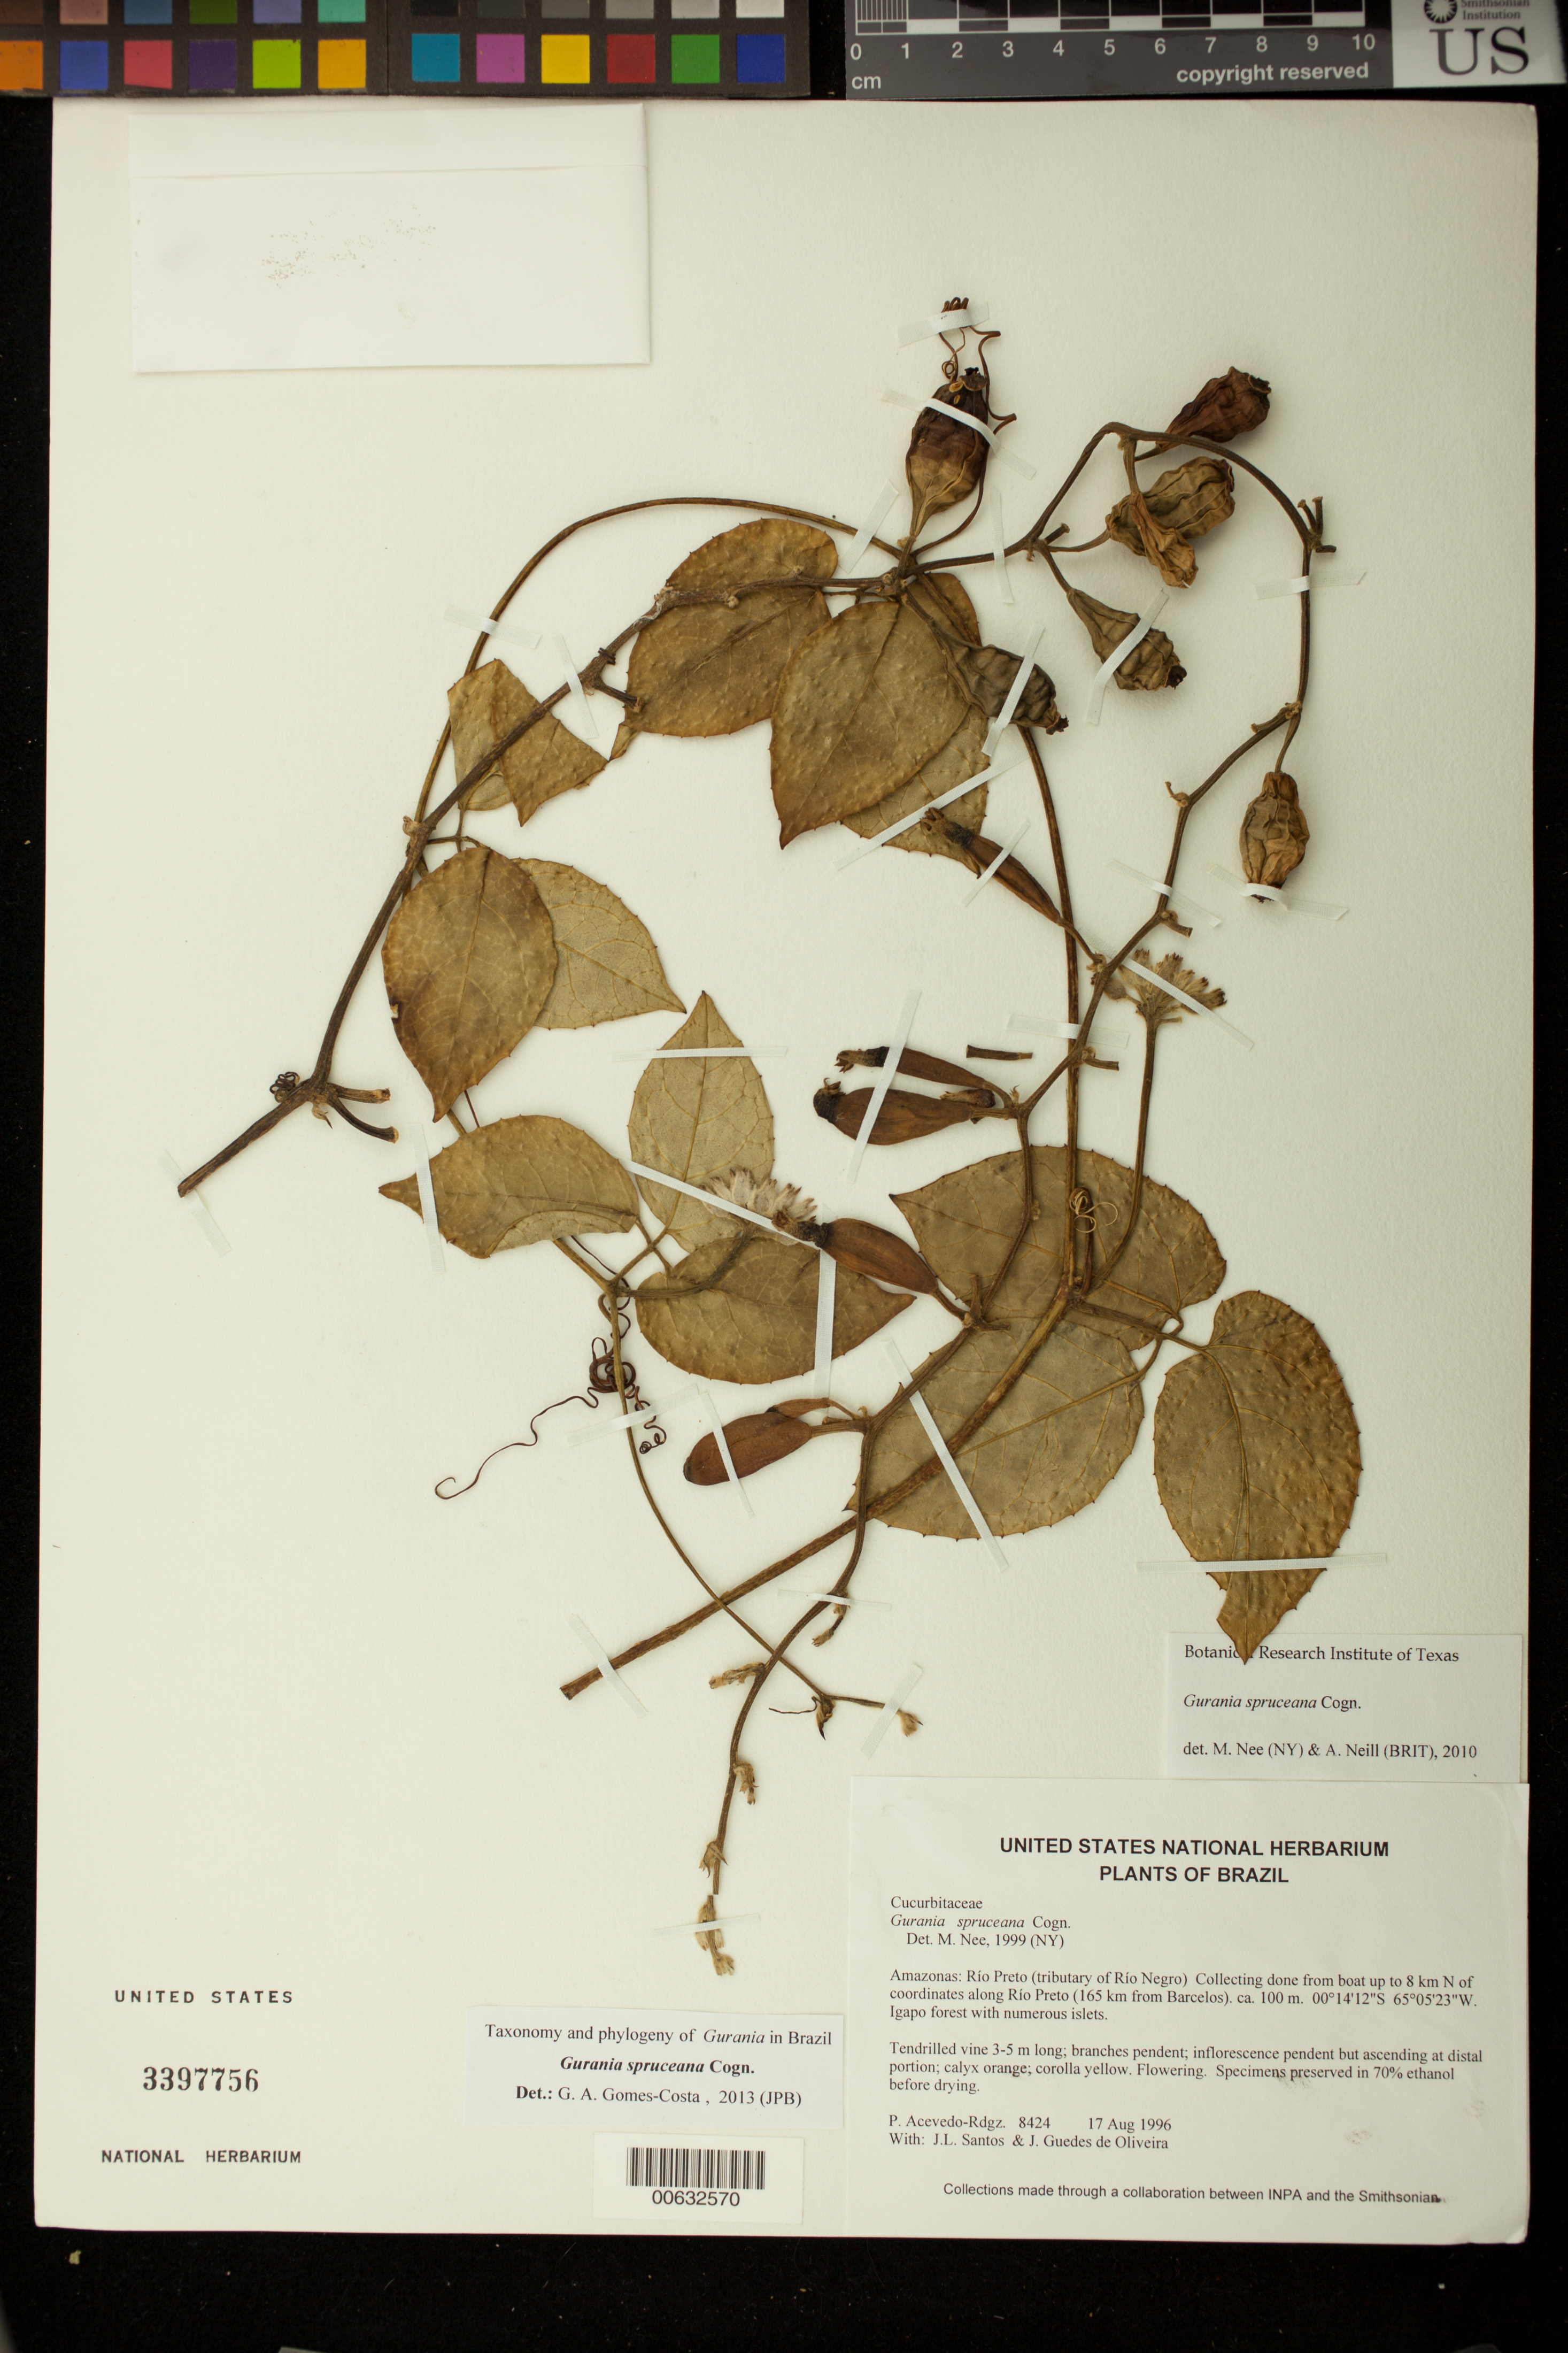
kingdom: Plantae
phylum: Tracheophyta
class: Magnoliopsida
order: Cucurbitales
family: Cucurbitaceae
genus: Gurania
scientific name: Gurania spruceana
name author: Cogn.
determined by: Nee, Michael H.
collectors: P. Acevedo-Rodr., J. L. Santos & J. Guedes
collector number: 8424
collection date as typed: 17 Aug 1996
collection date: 1996-08-17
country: Brazil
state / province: Amazonas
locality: Amazonas: Río Preto (tributary of Río Negro) Collecting done from boat up to 8 km N of coordinates along Río Preto (165 km from Barcelos).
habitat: Igapo forest with numerous islets.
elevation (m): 100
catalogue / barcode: US 3397756